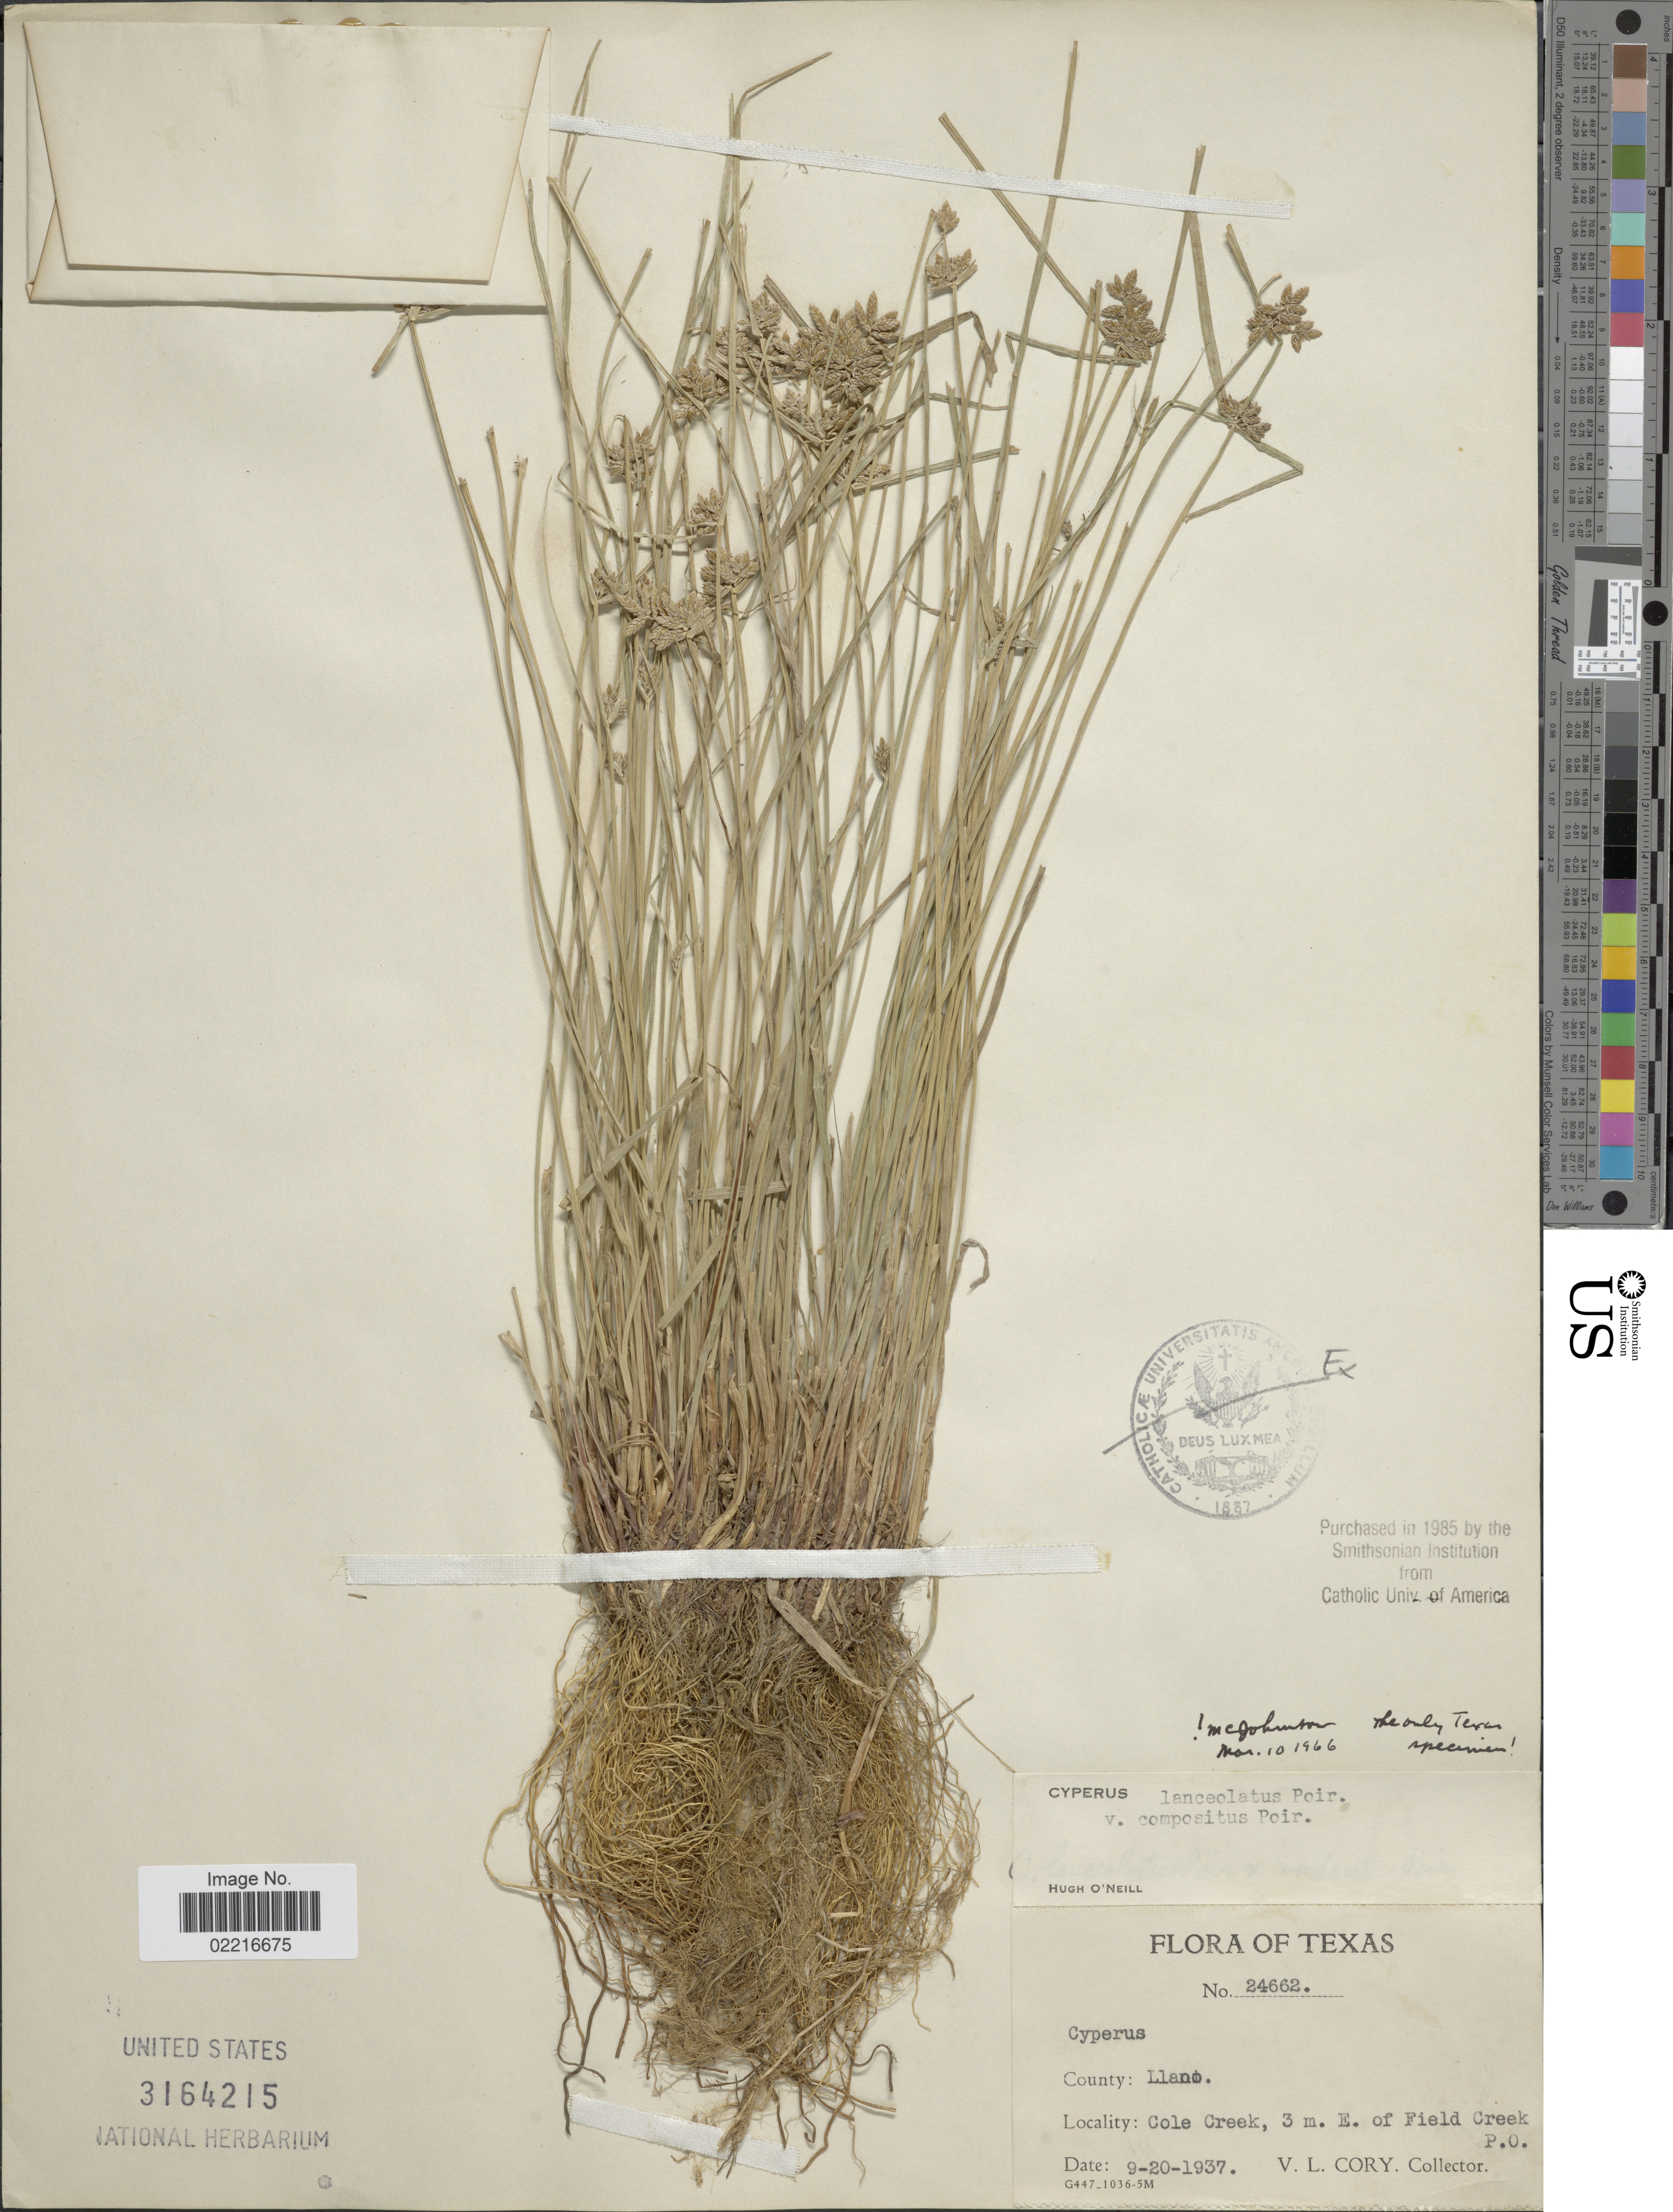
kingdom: Plantae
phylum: Tracheophyta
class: Liliopsida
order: Poales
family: Cyperaceae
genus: Cyperus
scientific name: Cyperus lanceolatus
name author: Poir.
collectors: V. Cory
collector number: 24662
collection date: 1937-09-20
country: United States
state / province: Texas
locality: Cole Creek, 3 m. E. of Field Creek P. O.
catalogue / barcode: US 3164215